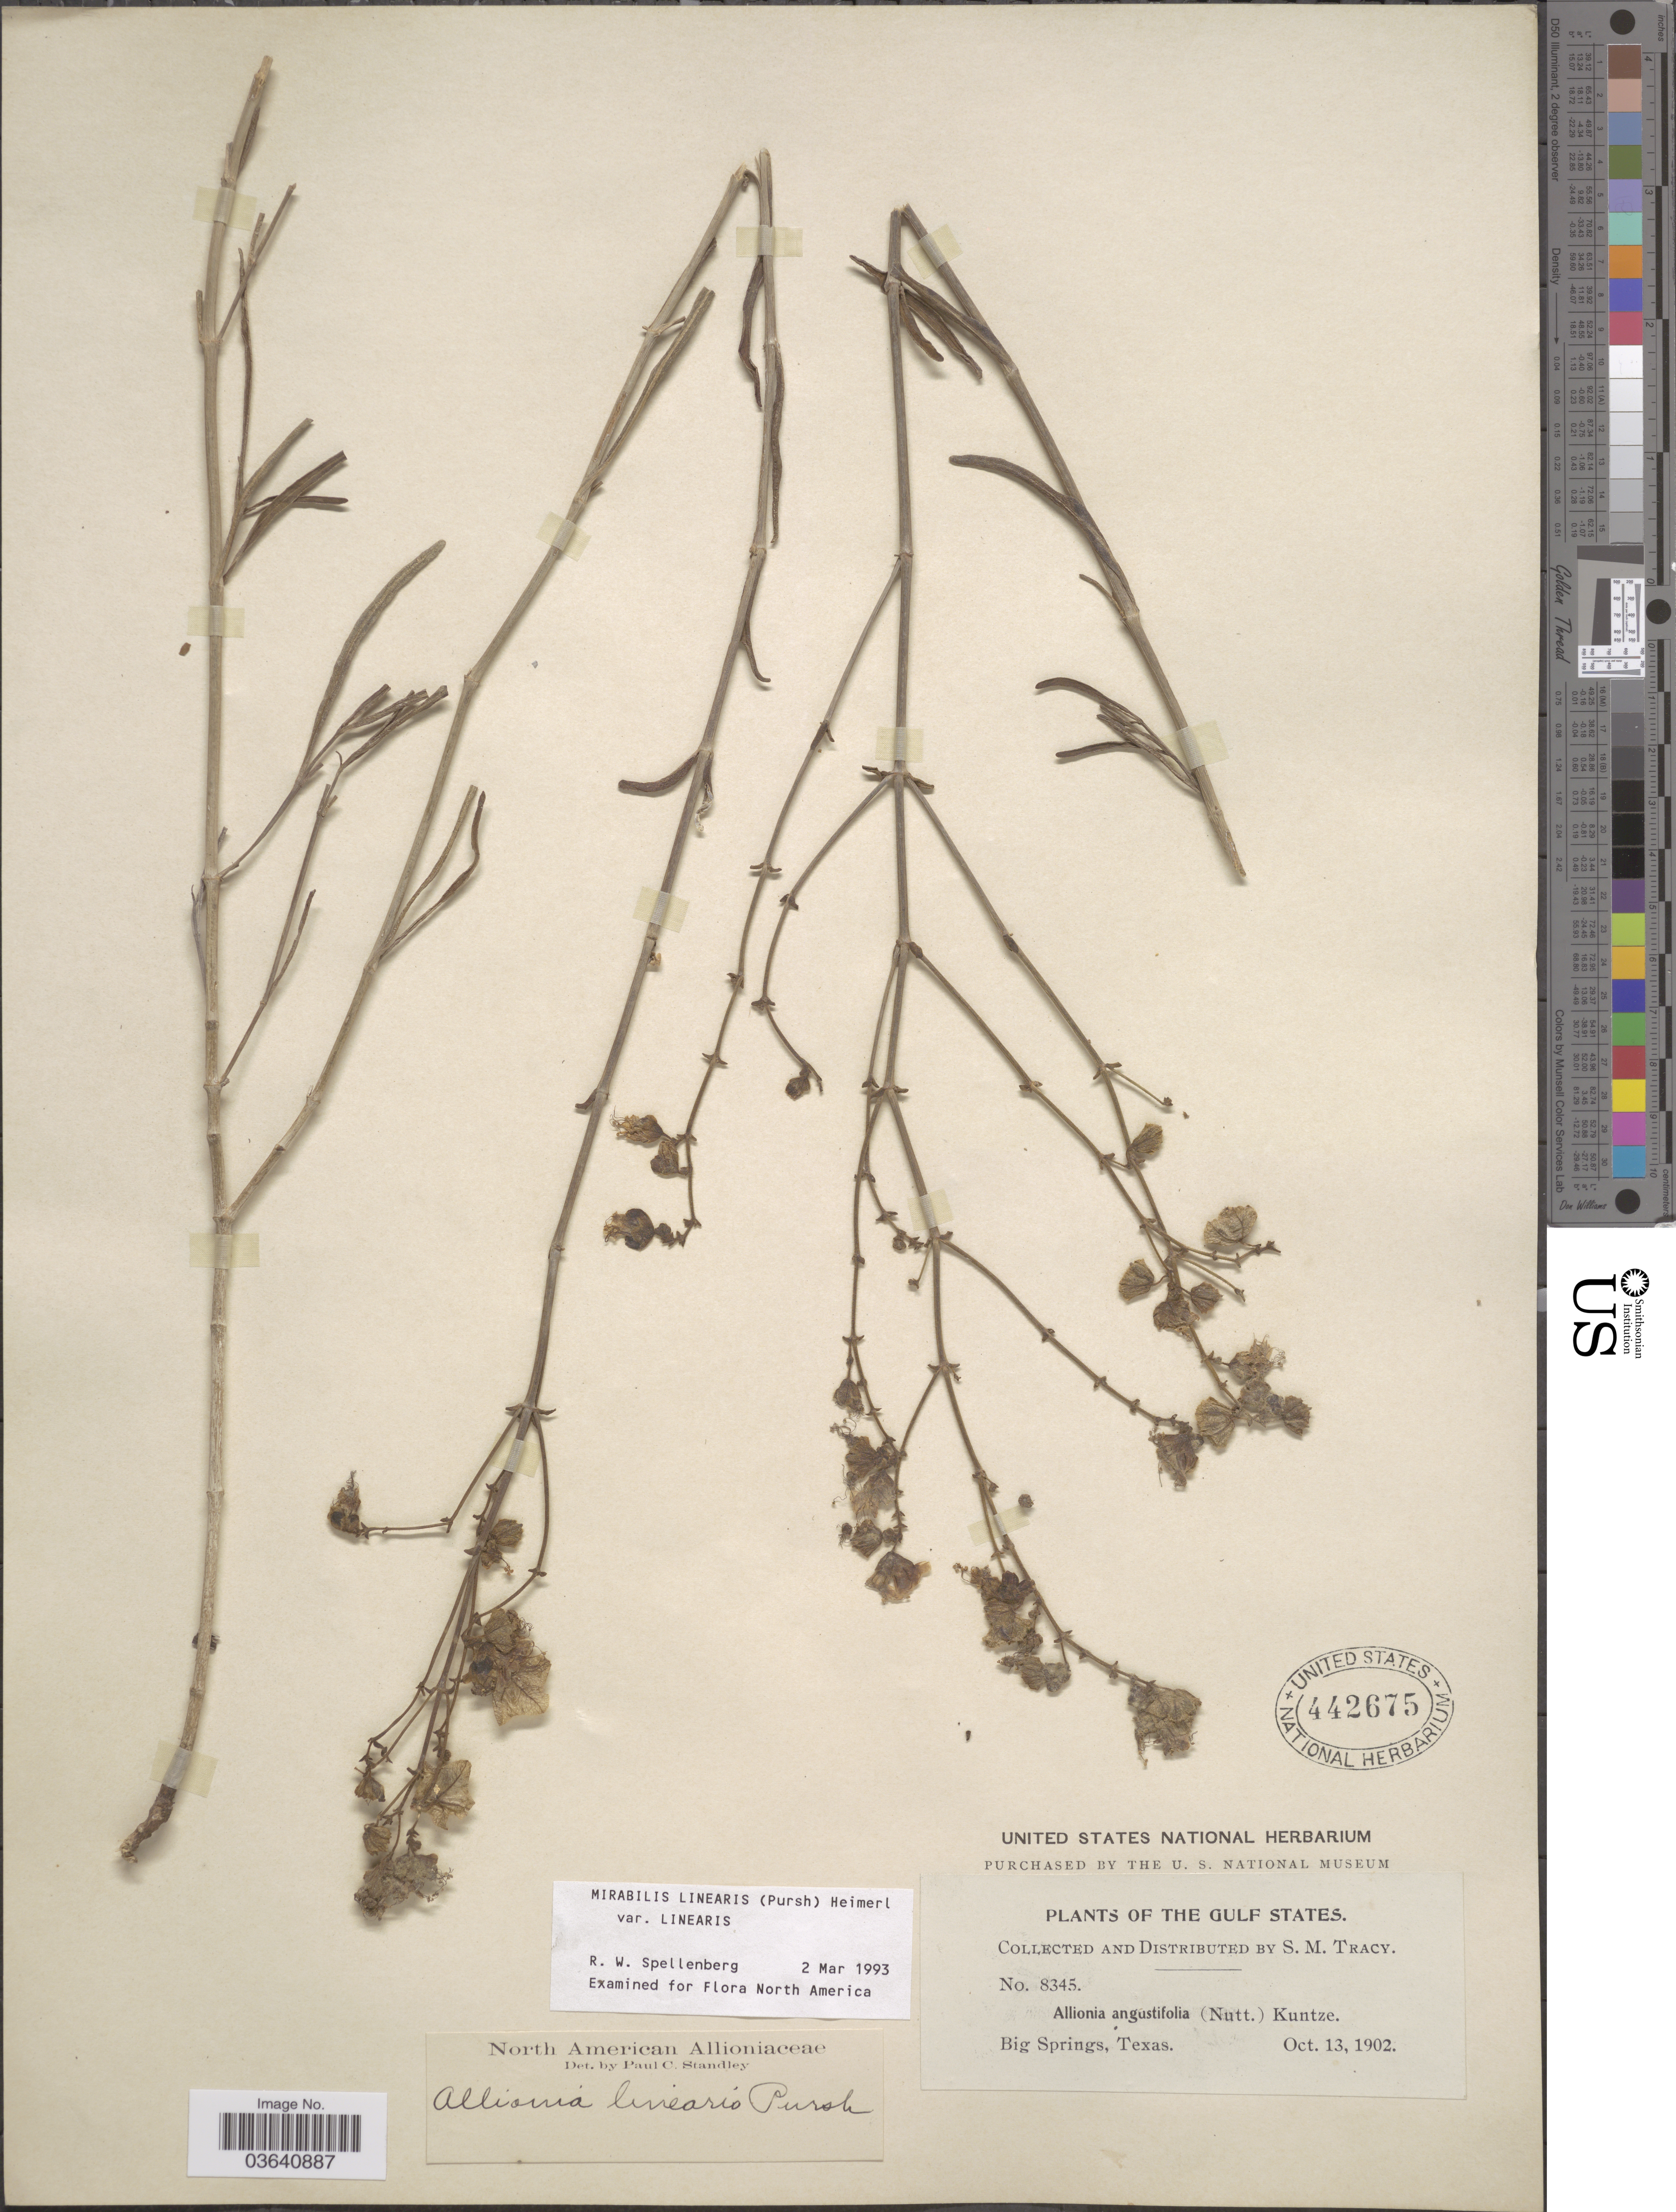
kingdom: Plantae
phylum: Tracheophyta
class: Magnoliopsida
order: Caryophyllales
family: Nyctaginaceae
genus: Mirabilis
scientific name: Mirabilis linearis var. linearis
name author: (Pursh) Heimerl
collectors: S. M. Tracy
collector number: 8345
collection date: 1902-10-13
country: United States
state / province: Texas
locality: Gulf States. Big Springs.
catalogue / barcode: US 442675